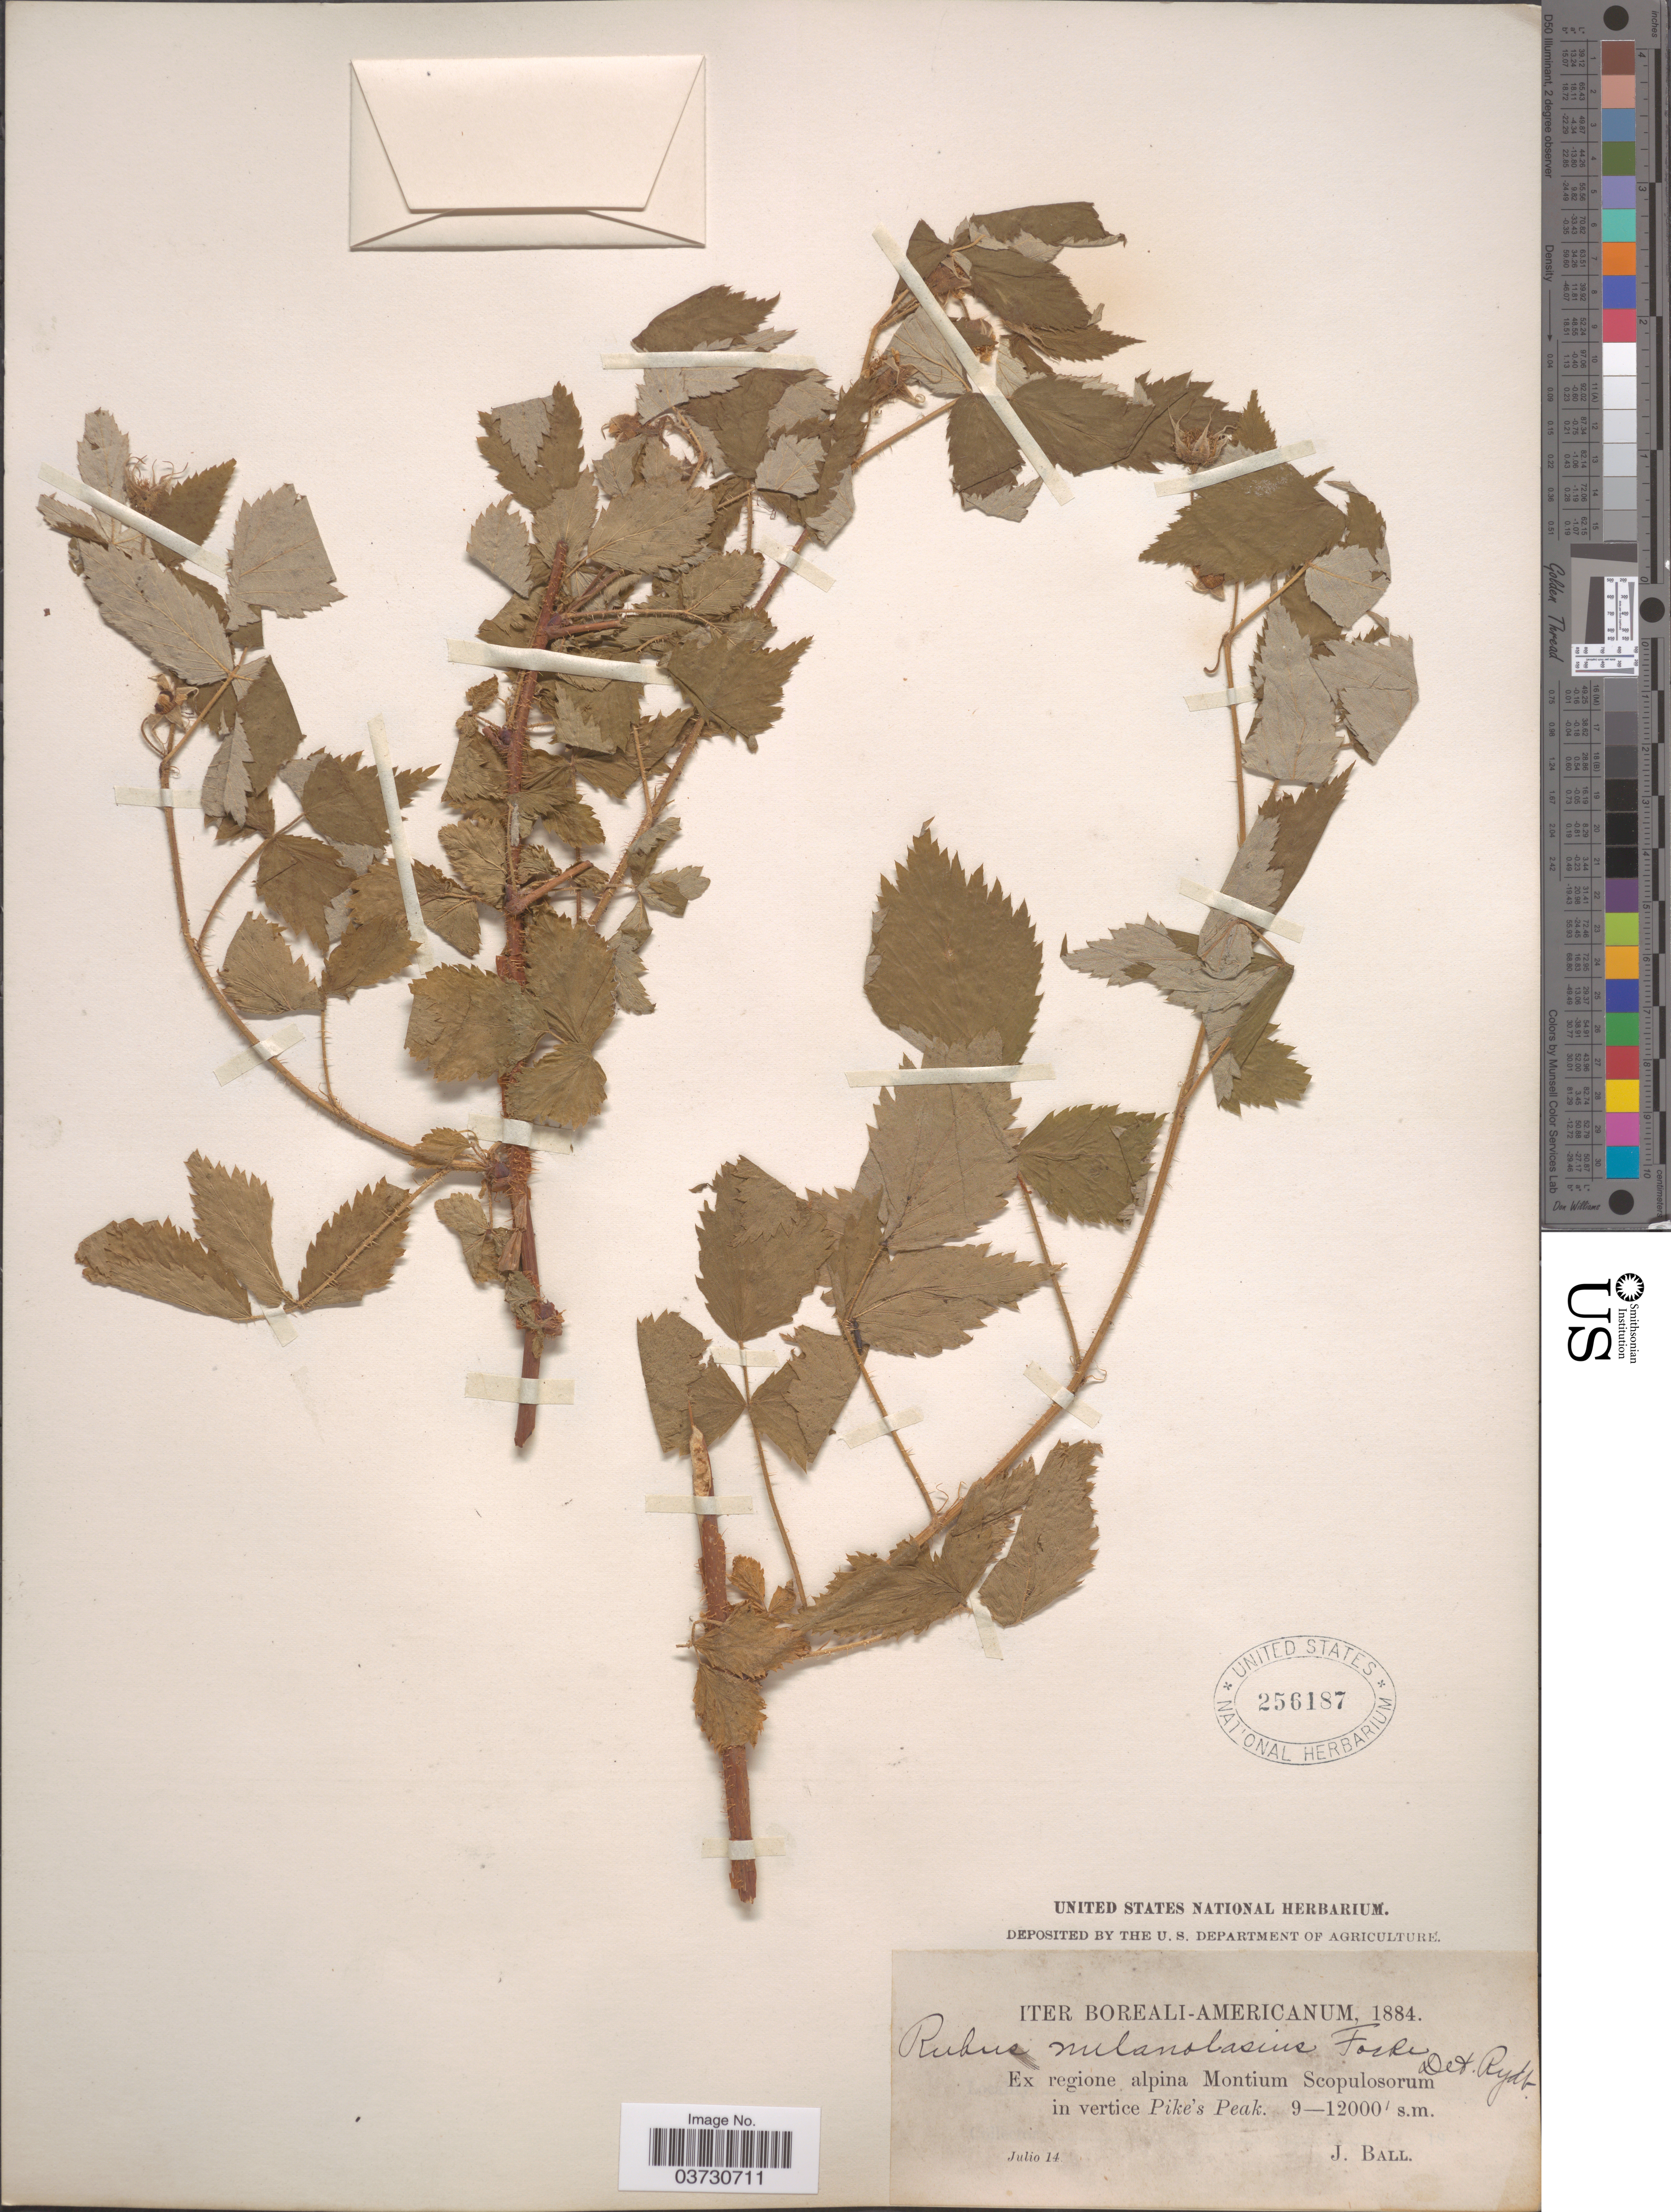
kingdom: Plantae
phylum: Tracheophyta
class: Magnoliopsida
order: Rosales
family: Rosaceae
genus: Rubus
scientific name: Rubus melanolasius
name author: Dieck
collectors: J. Ball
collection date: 1884-07-14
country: United States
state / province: Colorado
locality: Iter Boreali-Americanum. Ex regione alpina Montium Scopulosorum in vertice Pike's Peak.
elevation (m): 2743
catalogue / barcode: US 256187